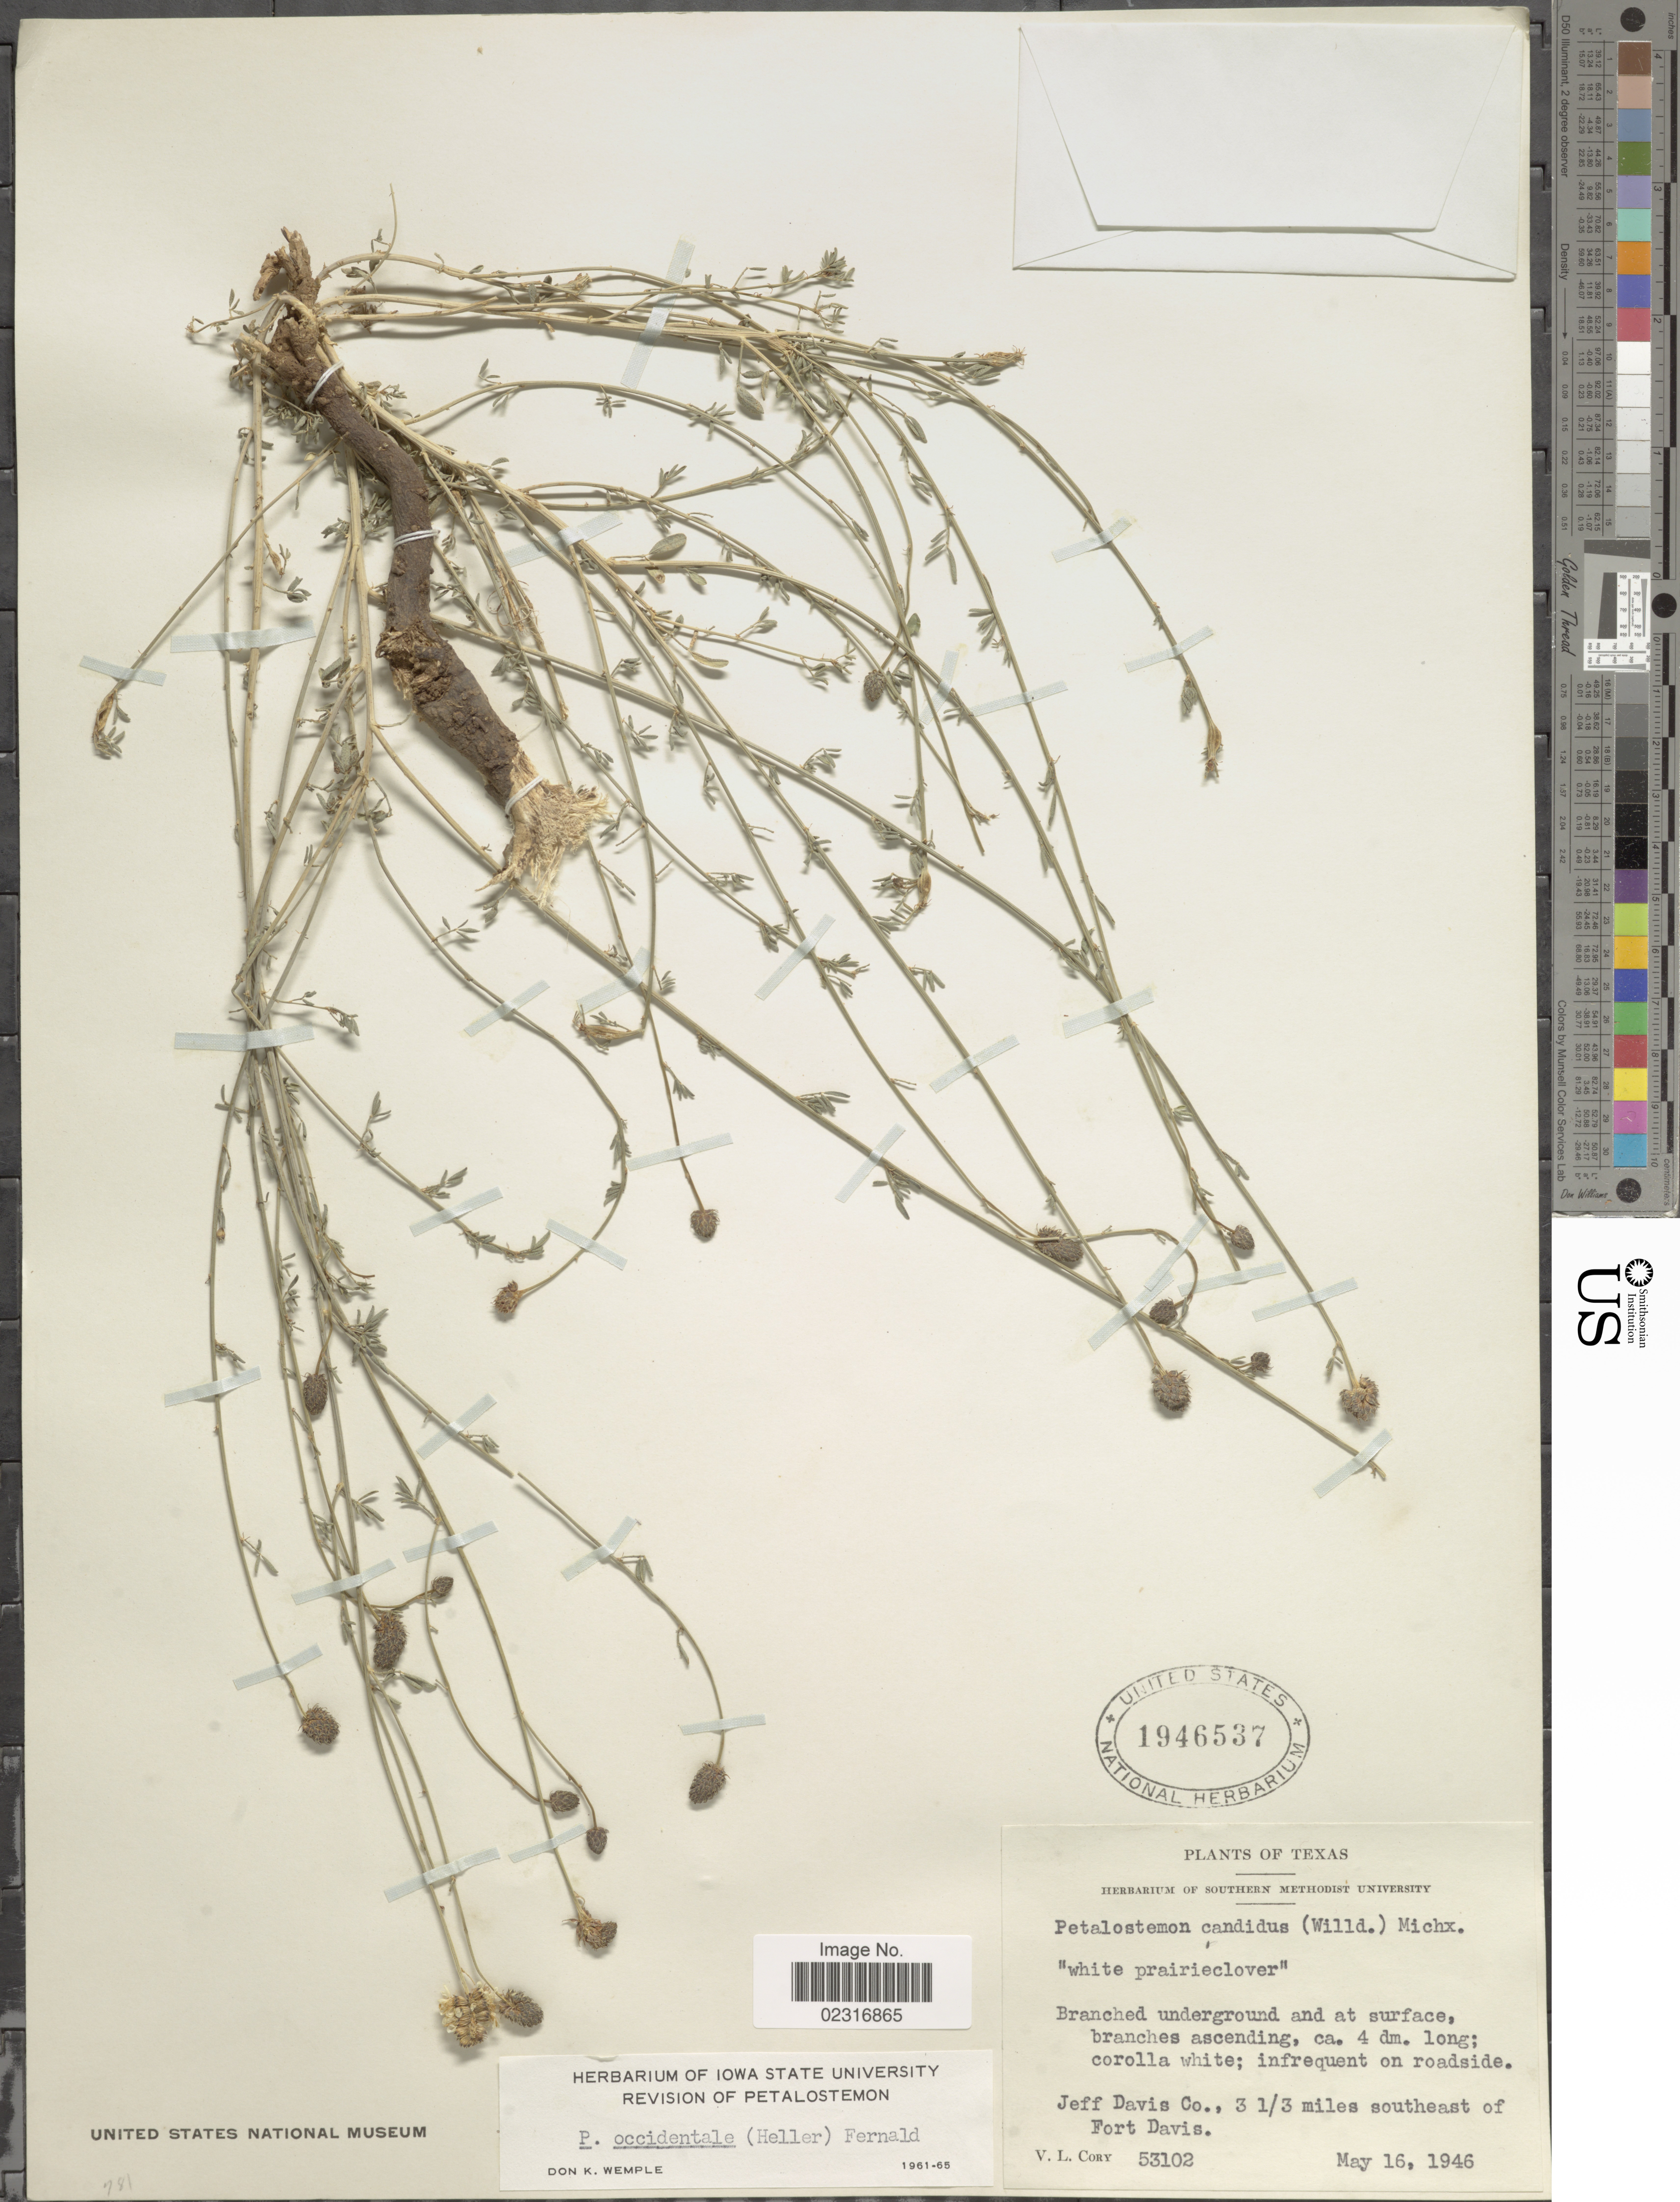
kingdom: Plantae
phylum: Tracheophyta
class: Magnoliopsida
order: Fabales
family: Fabaceae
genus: Dalea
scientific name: Dalea candida var. oligophylla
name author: (Torr) Shinners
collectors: V. Cory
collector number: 53102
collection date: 1946-05-16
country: United States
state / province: Texas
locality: Jaff Davis Co., 3 1/3 miles southeast of Fort Davis.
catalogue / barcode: US 1946537